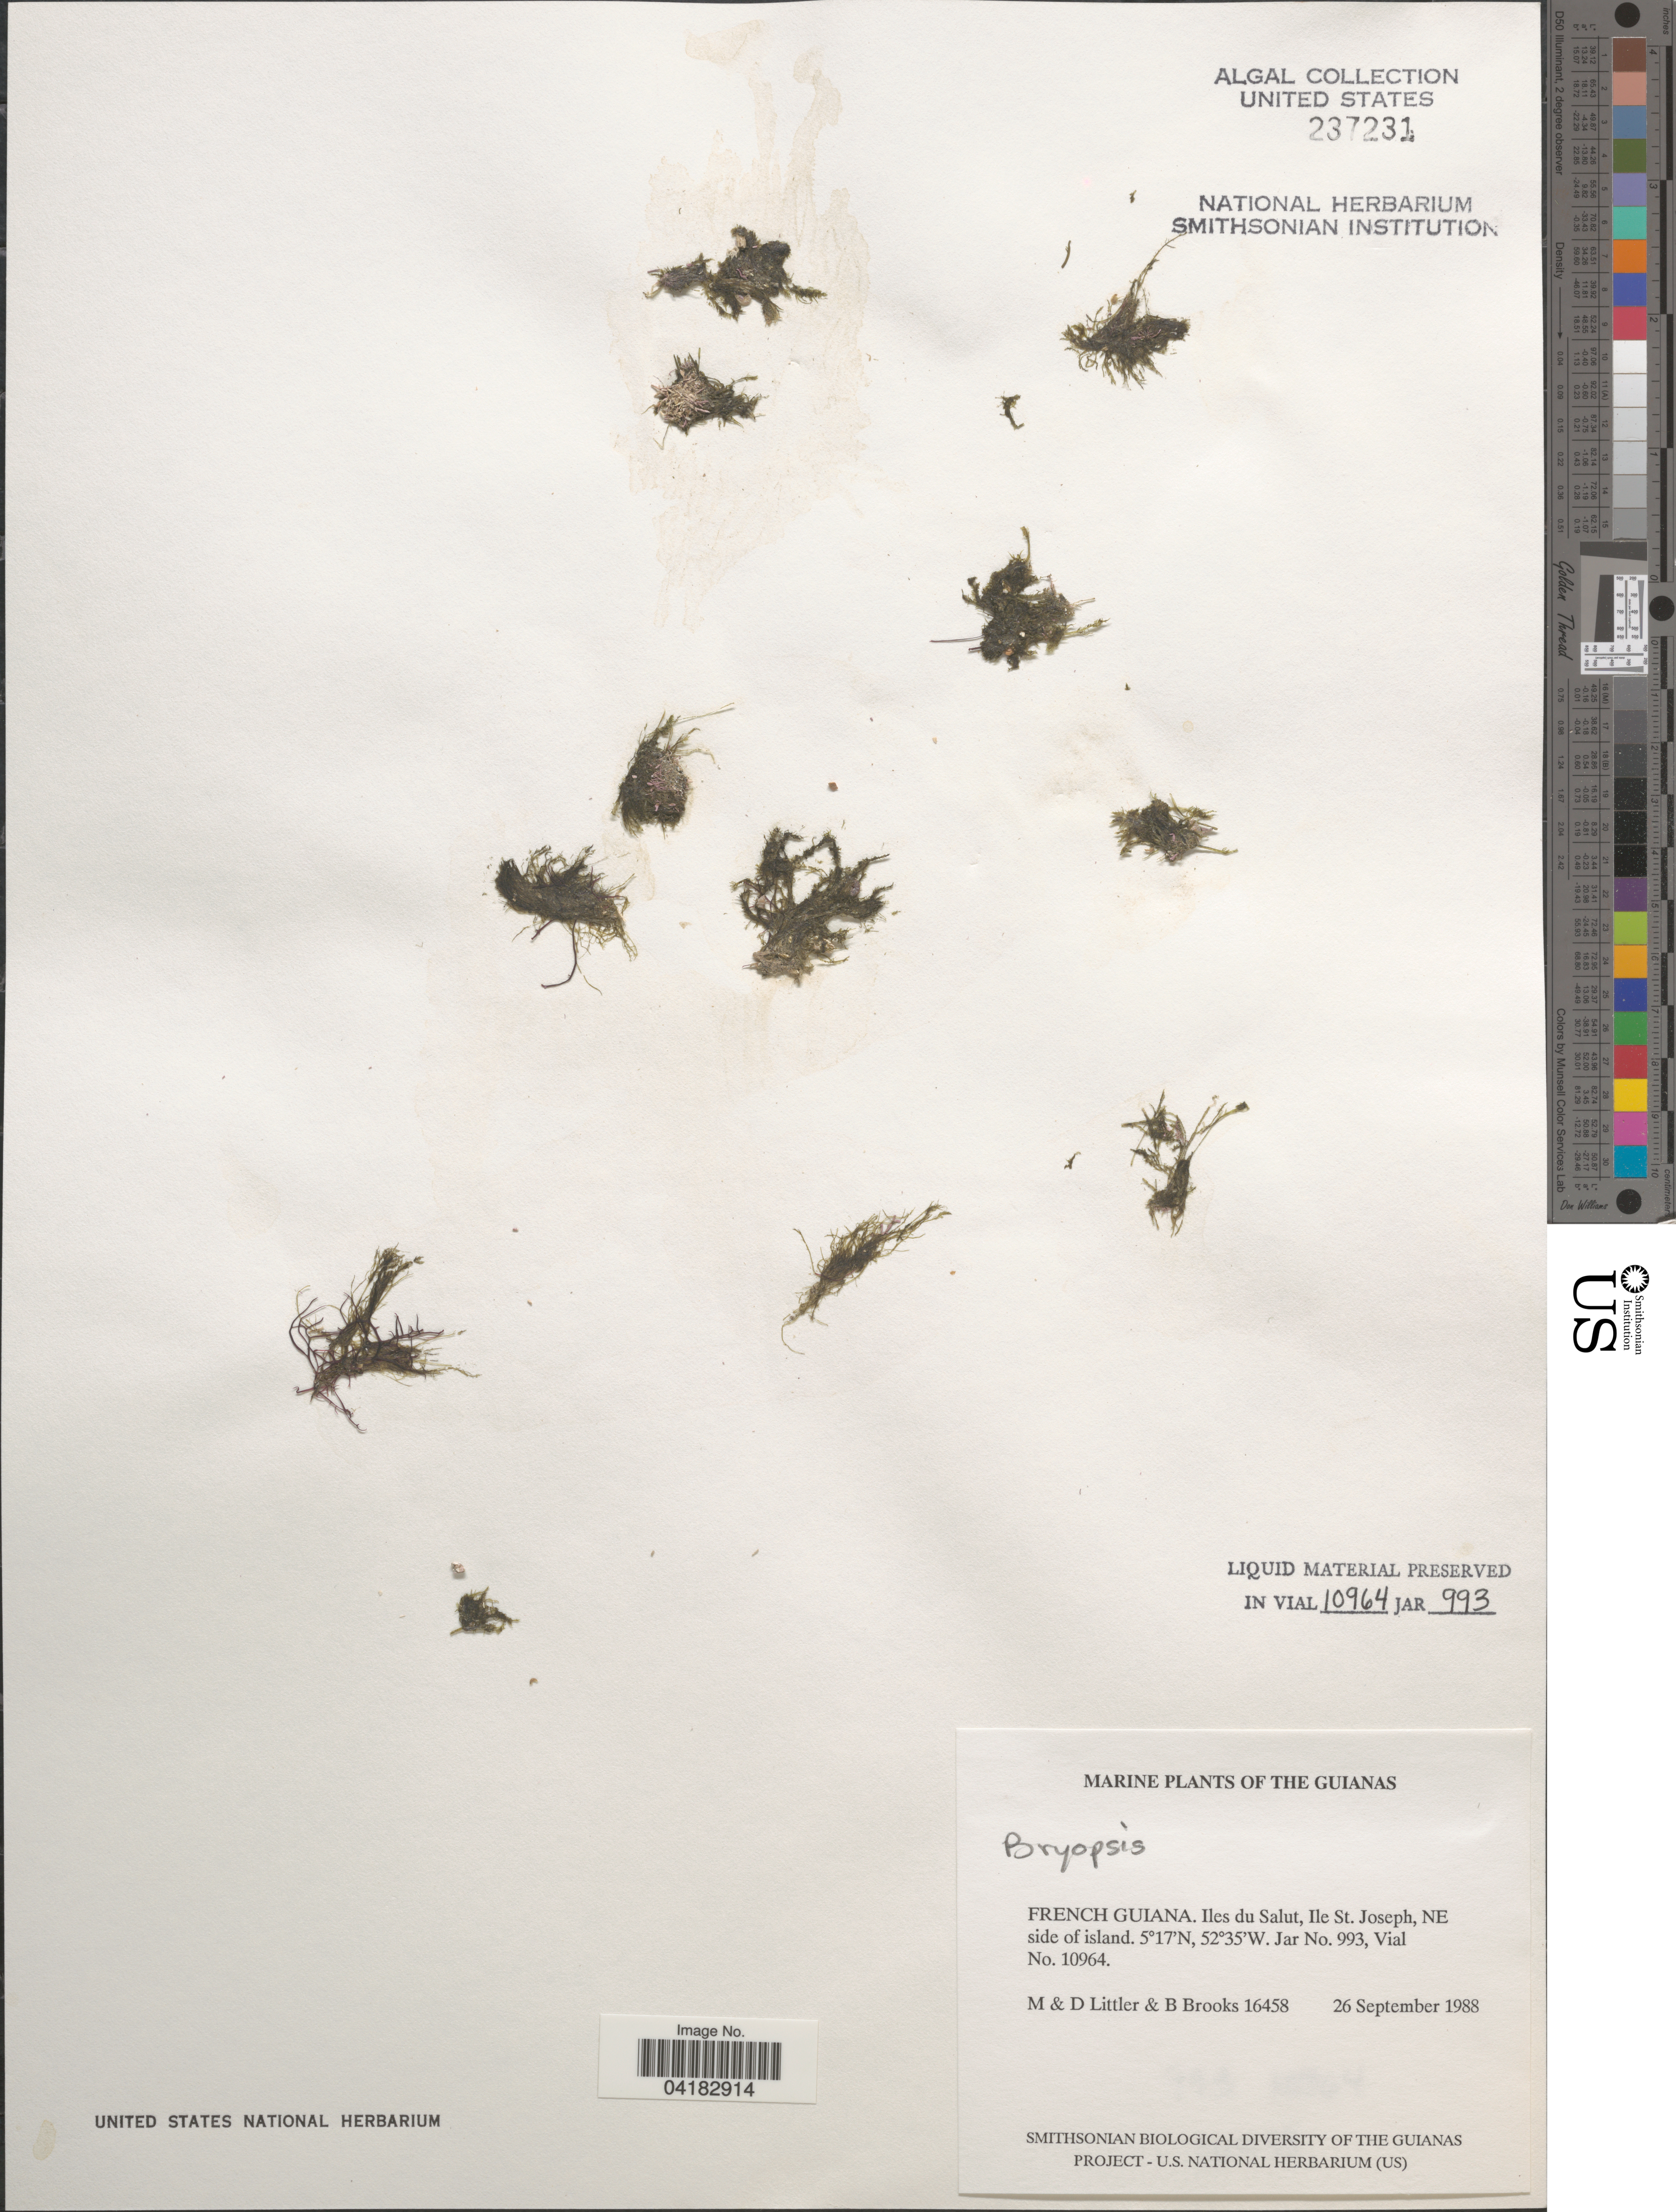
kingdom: Plantae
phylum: Chlorophyta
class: Ulvophyceae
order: Bryopsidales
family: Bryopsidaceae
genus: Bryopsis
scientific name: Bryopsis sp.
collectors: M. Littler, D. S. Littler & B. Brooks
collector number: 16458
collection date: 1988-09-26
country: French Guiana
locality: The Guianas. Iles du Salut, Ile St. Joseph, NE side of island.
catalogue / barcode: US 237231